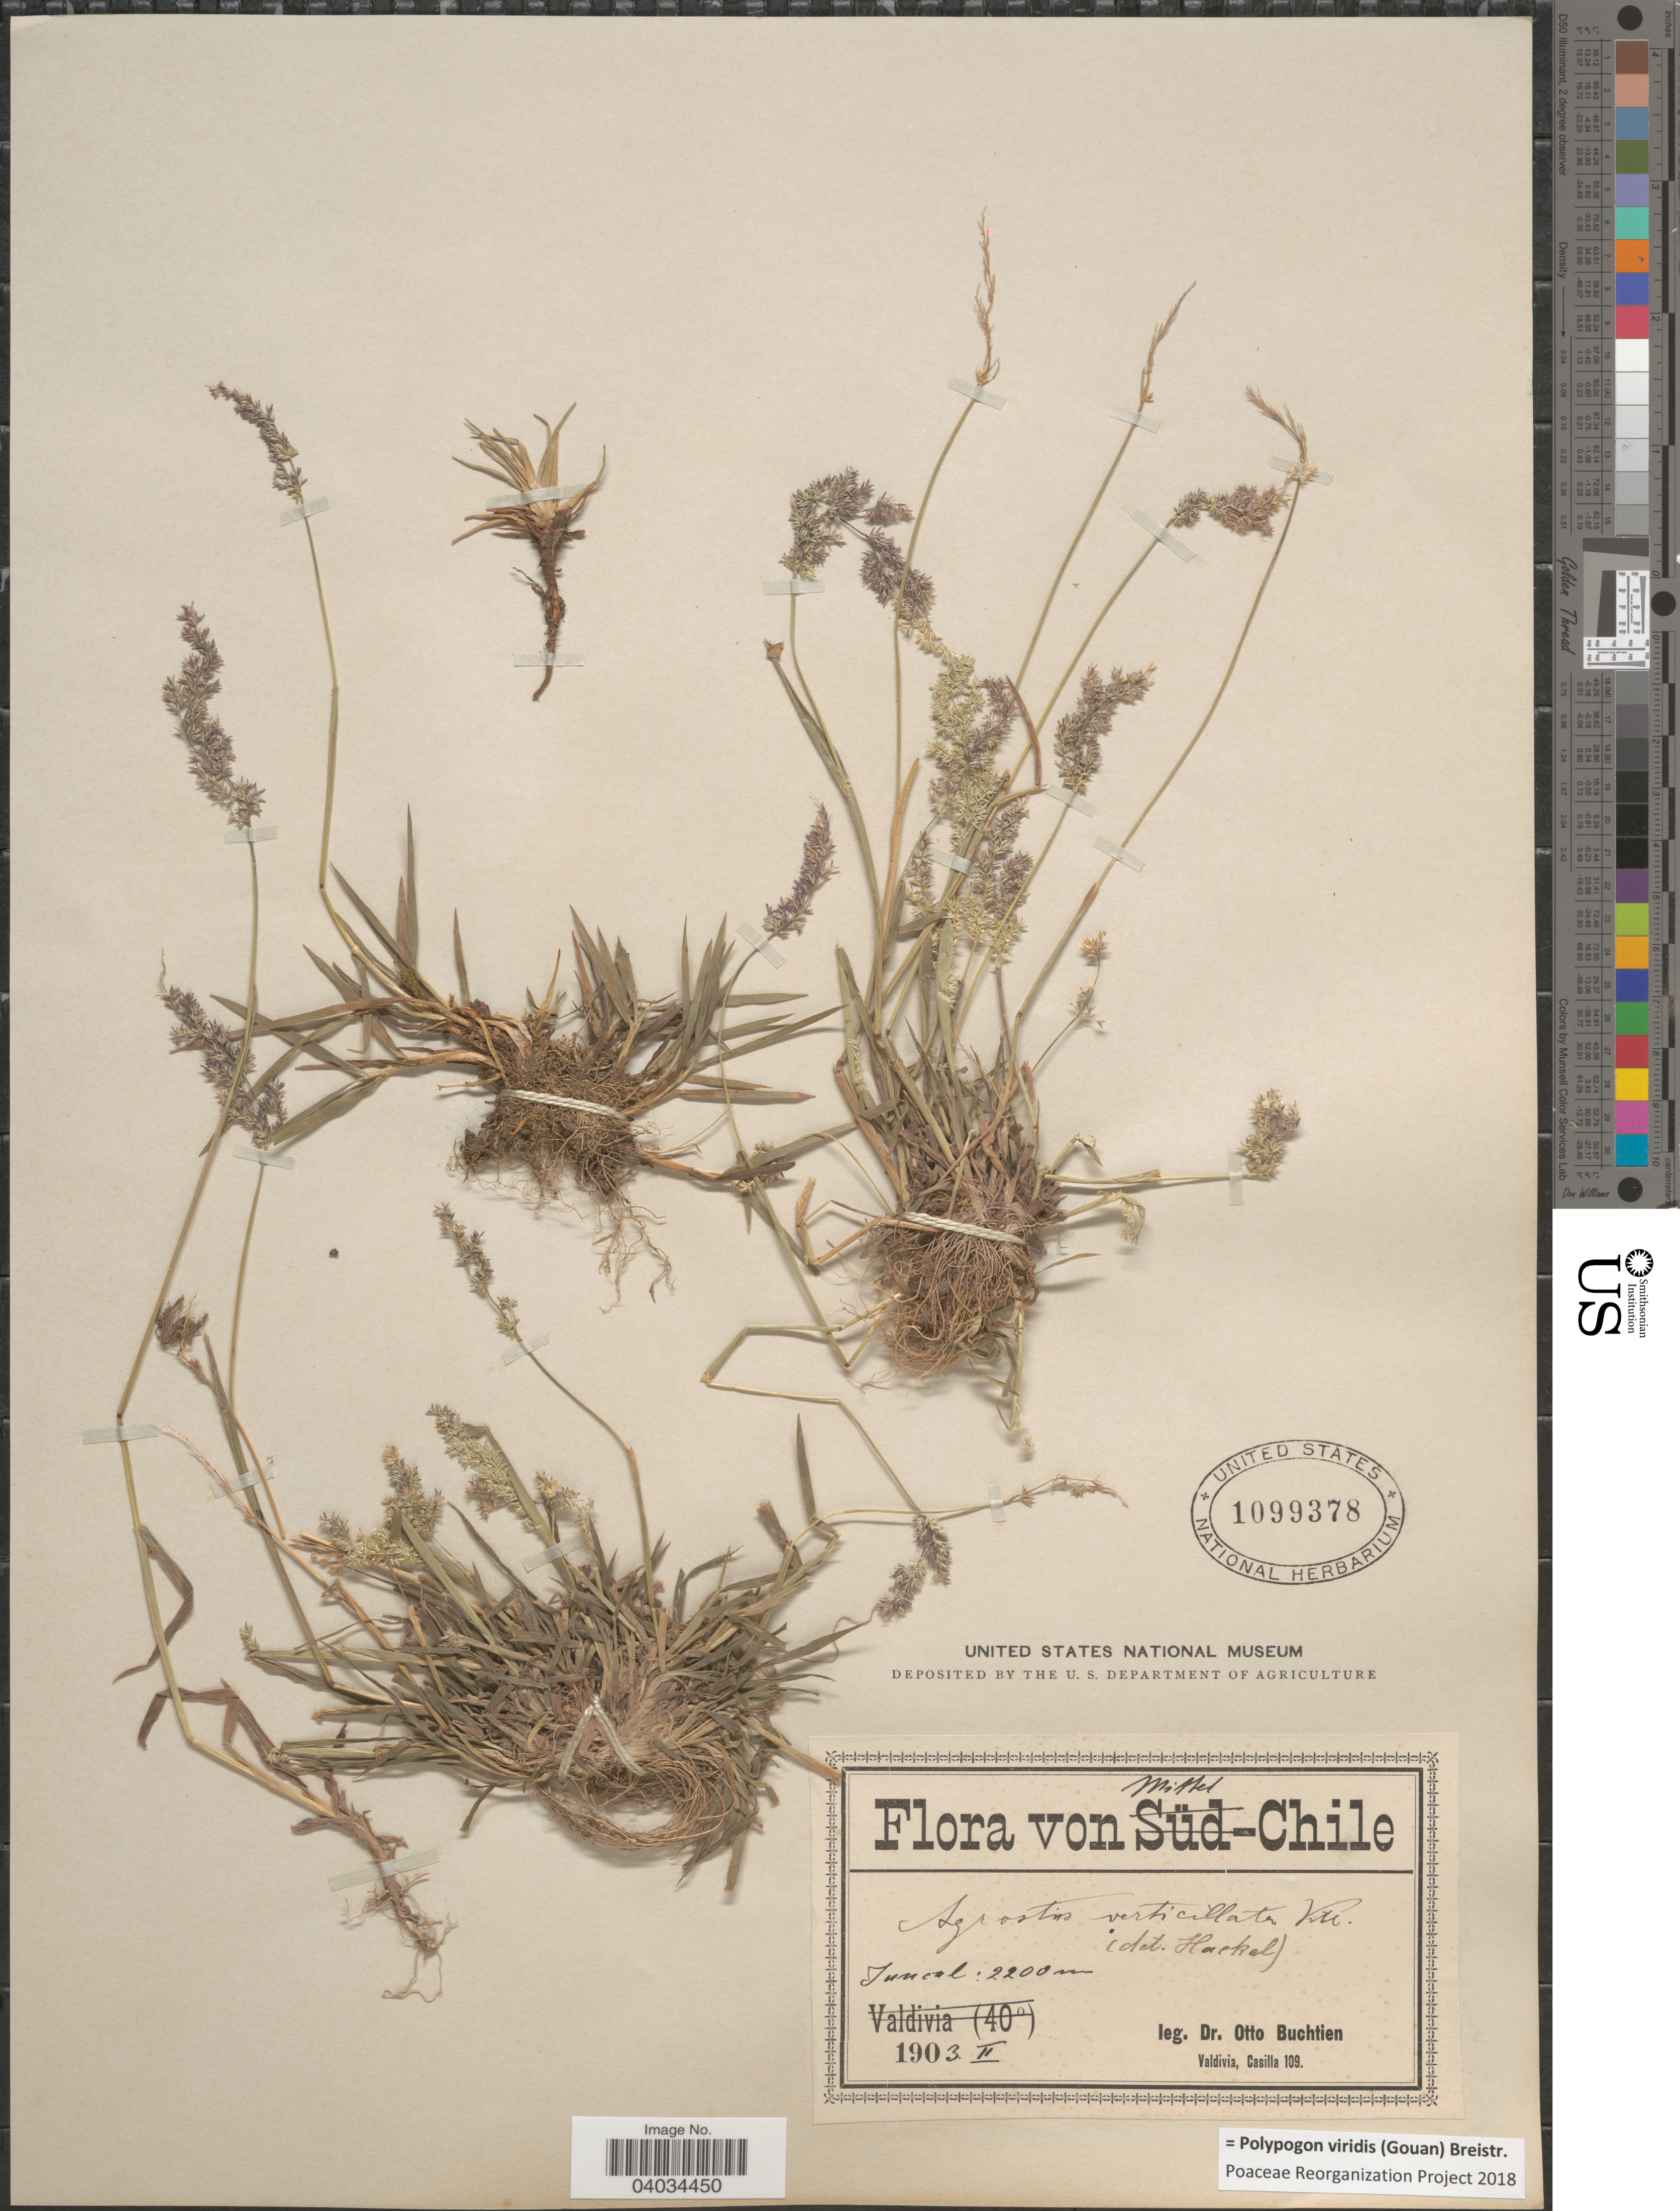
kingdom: Plantae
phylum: Tracheophyta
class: Liliopsida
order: Poales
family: Poaceae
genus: Polypogon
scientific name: Polypogon viridis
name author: (Gouan) Breistroffer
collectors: O. Buchtien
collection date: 1903-02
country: Chile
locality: Mittel-Chile. Juncal.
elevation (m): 2200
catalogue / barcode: US 1099378